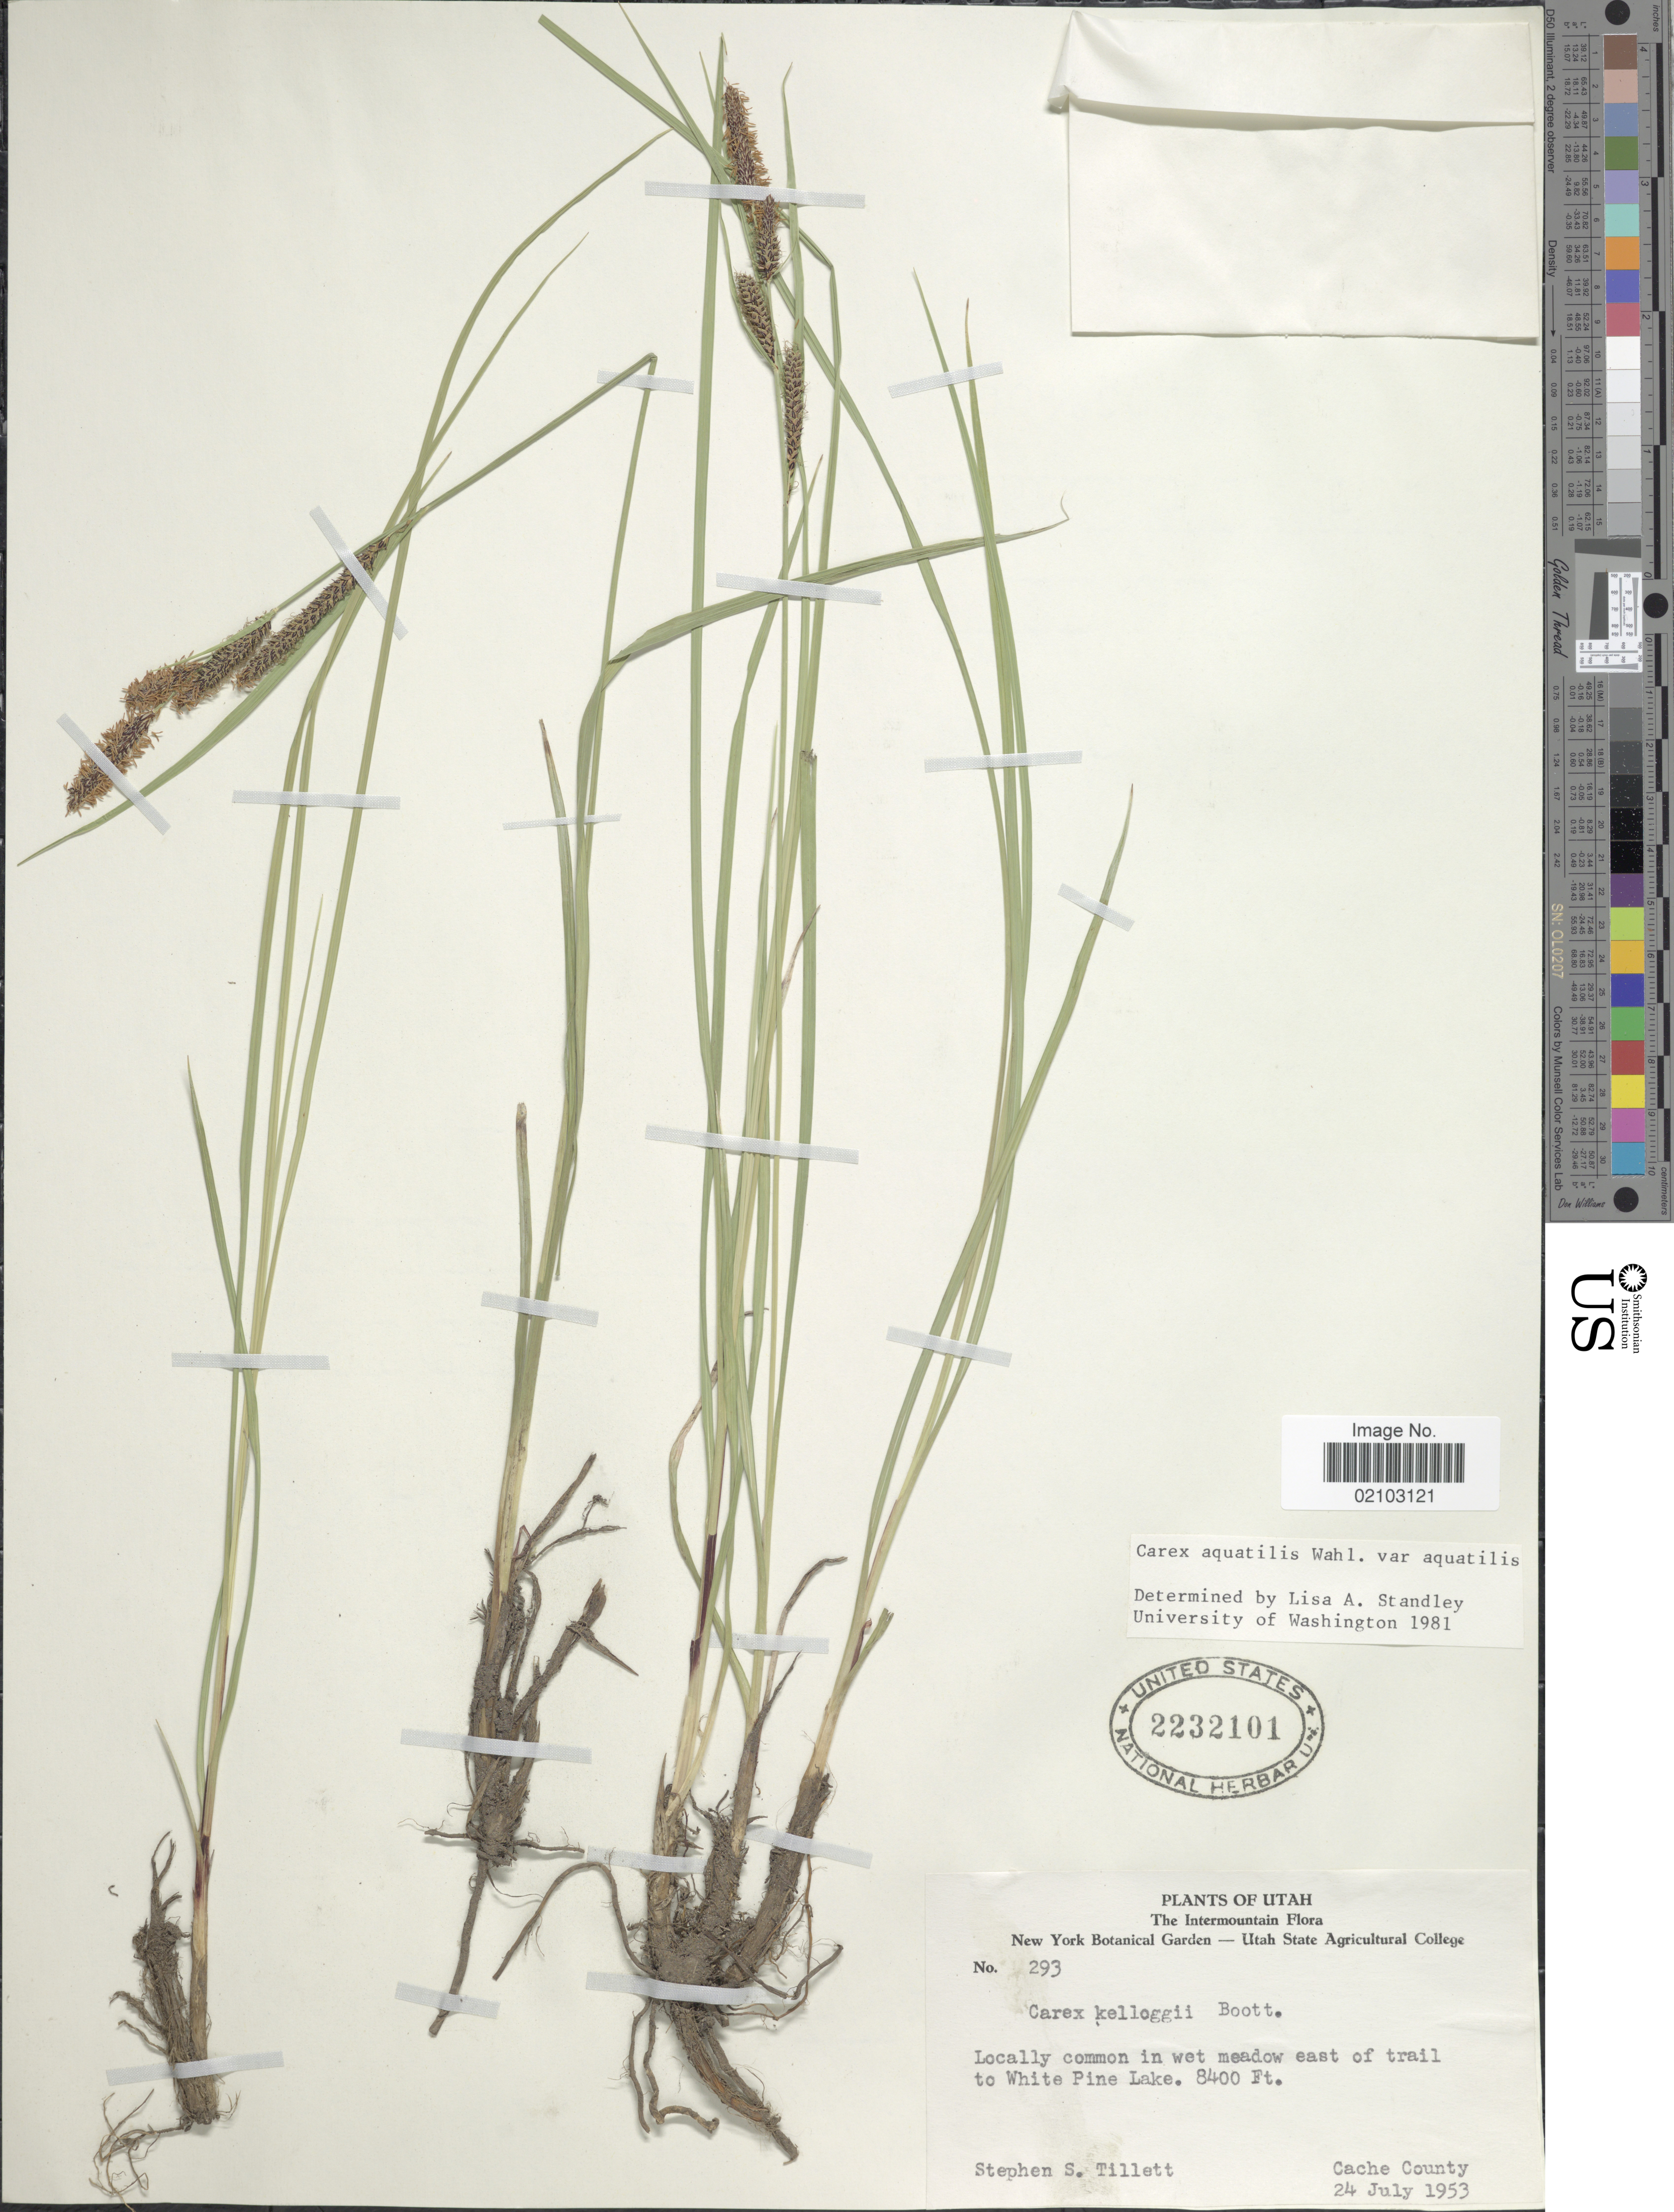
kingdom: Plantae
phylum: Tracheophyta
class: Liliopsida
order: Poales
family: Cyperaceae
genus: Carex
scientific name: Carex aquatilis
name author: Wahlenb.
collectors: S. S. Tillett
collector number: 293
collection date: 1953-07-24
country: United States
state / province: Utah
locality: Intermountain, in wet meadow east of trail to White Pine Lake, Cache County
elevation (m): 2560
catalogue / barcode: US 2232101